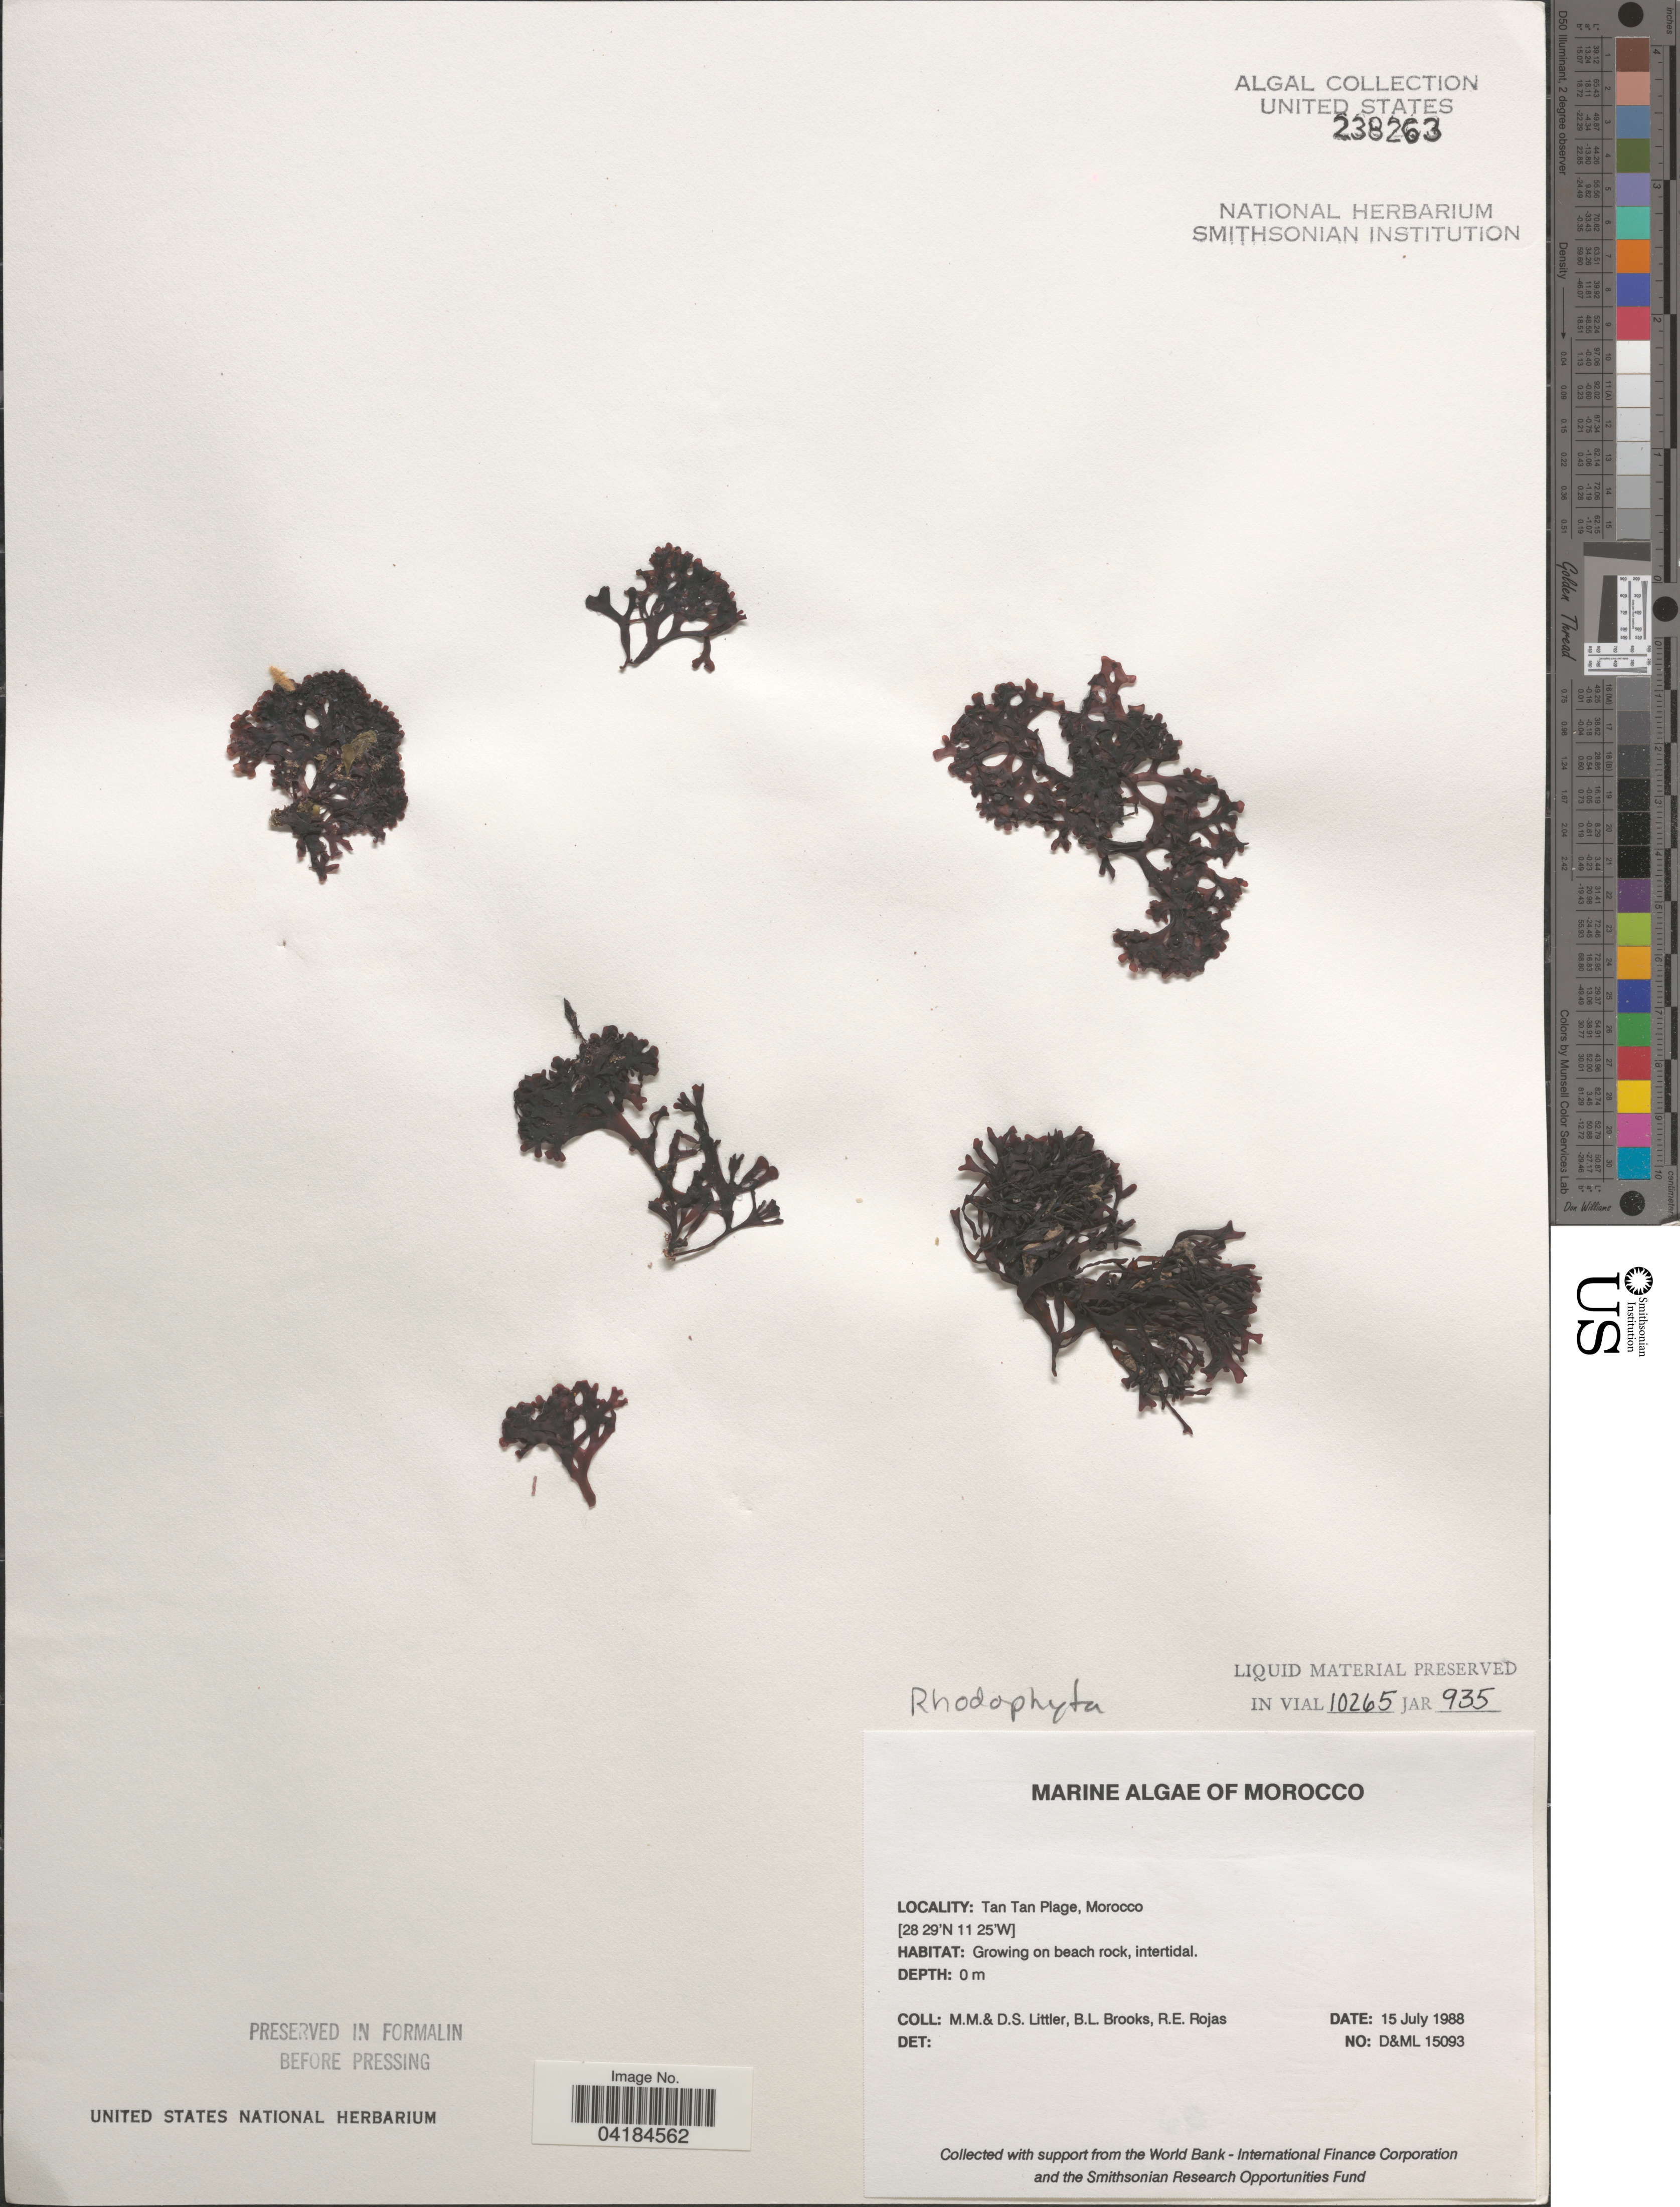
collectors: D. S. Littler, B. Brooks & R. Rojas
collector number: D&ML15093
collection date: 1988-07-15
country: Morocco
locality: Tan Tan Plage.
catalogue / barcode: US 238263